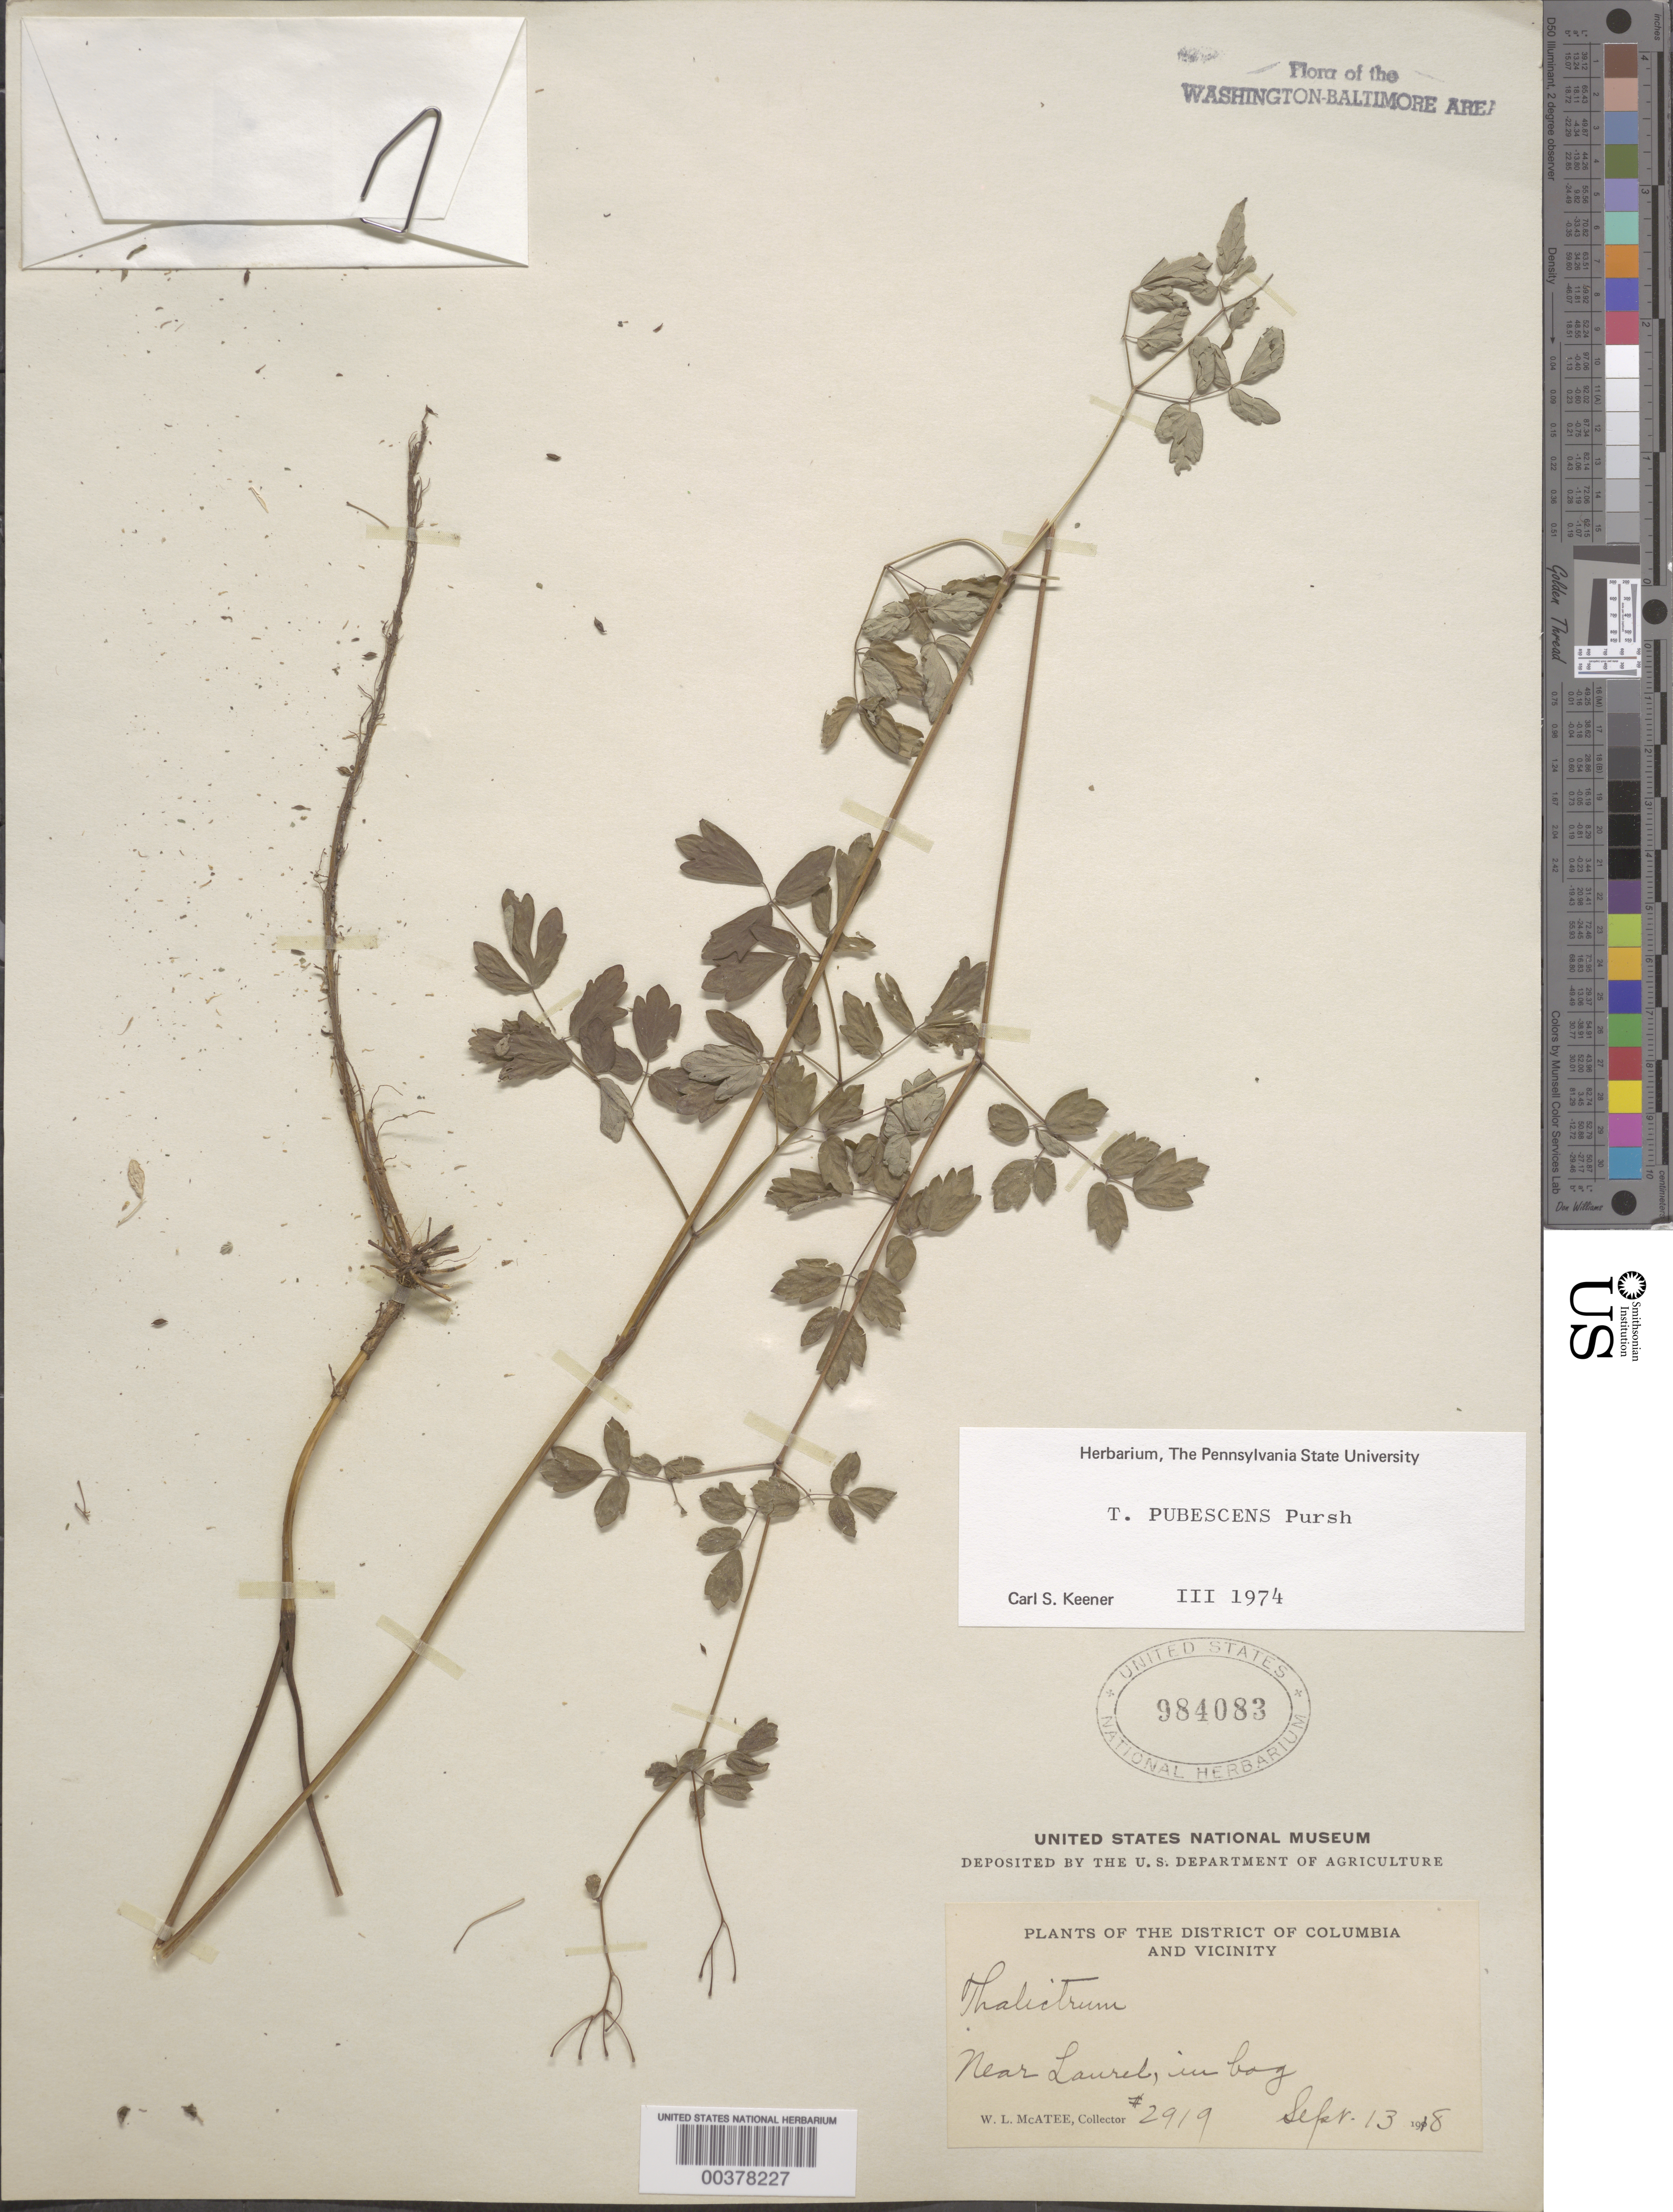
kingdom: Plantae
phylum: Tracheophyta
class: Magnoliopsida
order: Ranunculales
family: Ranunculaceae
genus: Thalictrum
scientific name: Thalictrum pubescens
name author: Pursh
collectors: W. McAtee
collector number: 2919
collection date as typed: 13 Sep 1918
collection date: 1918-09-13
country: United States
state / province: Maryland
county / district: Prince George's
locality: Near Laurel, Bog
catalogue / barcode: US 984083